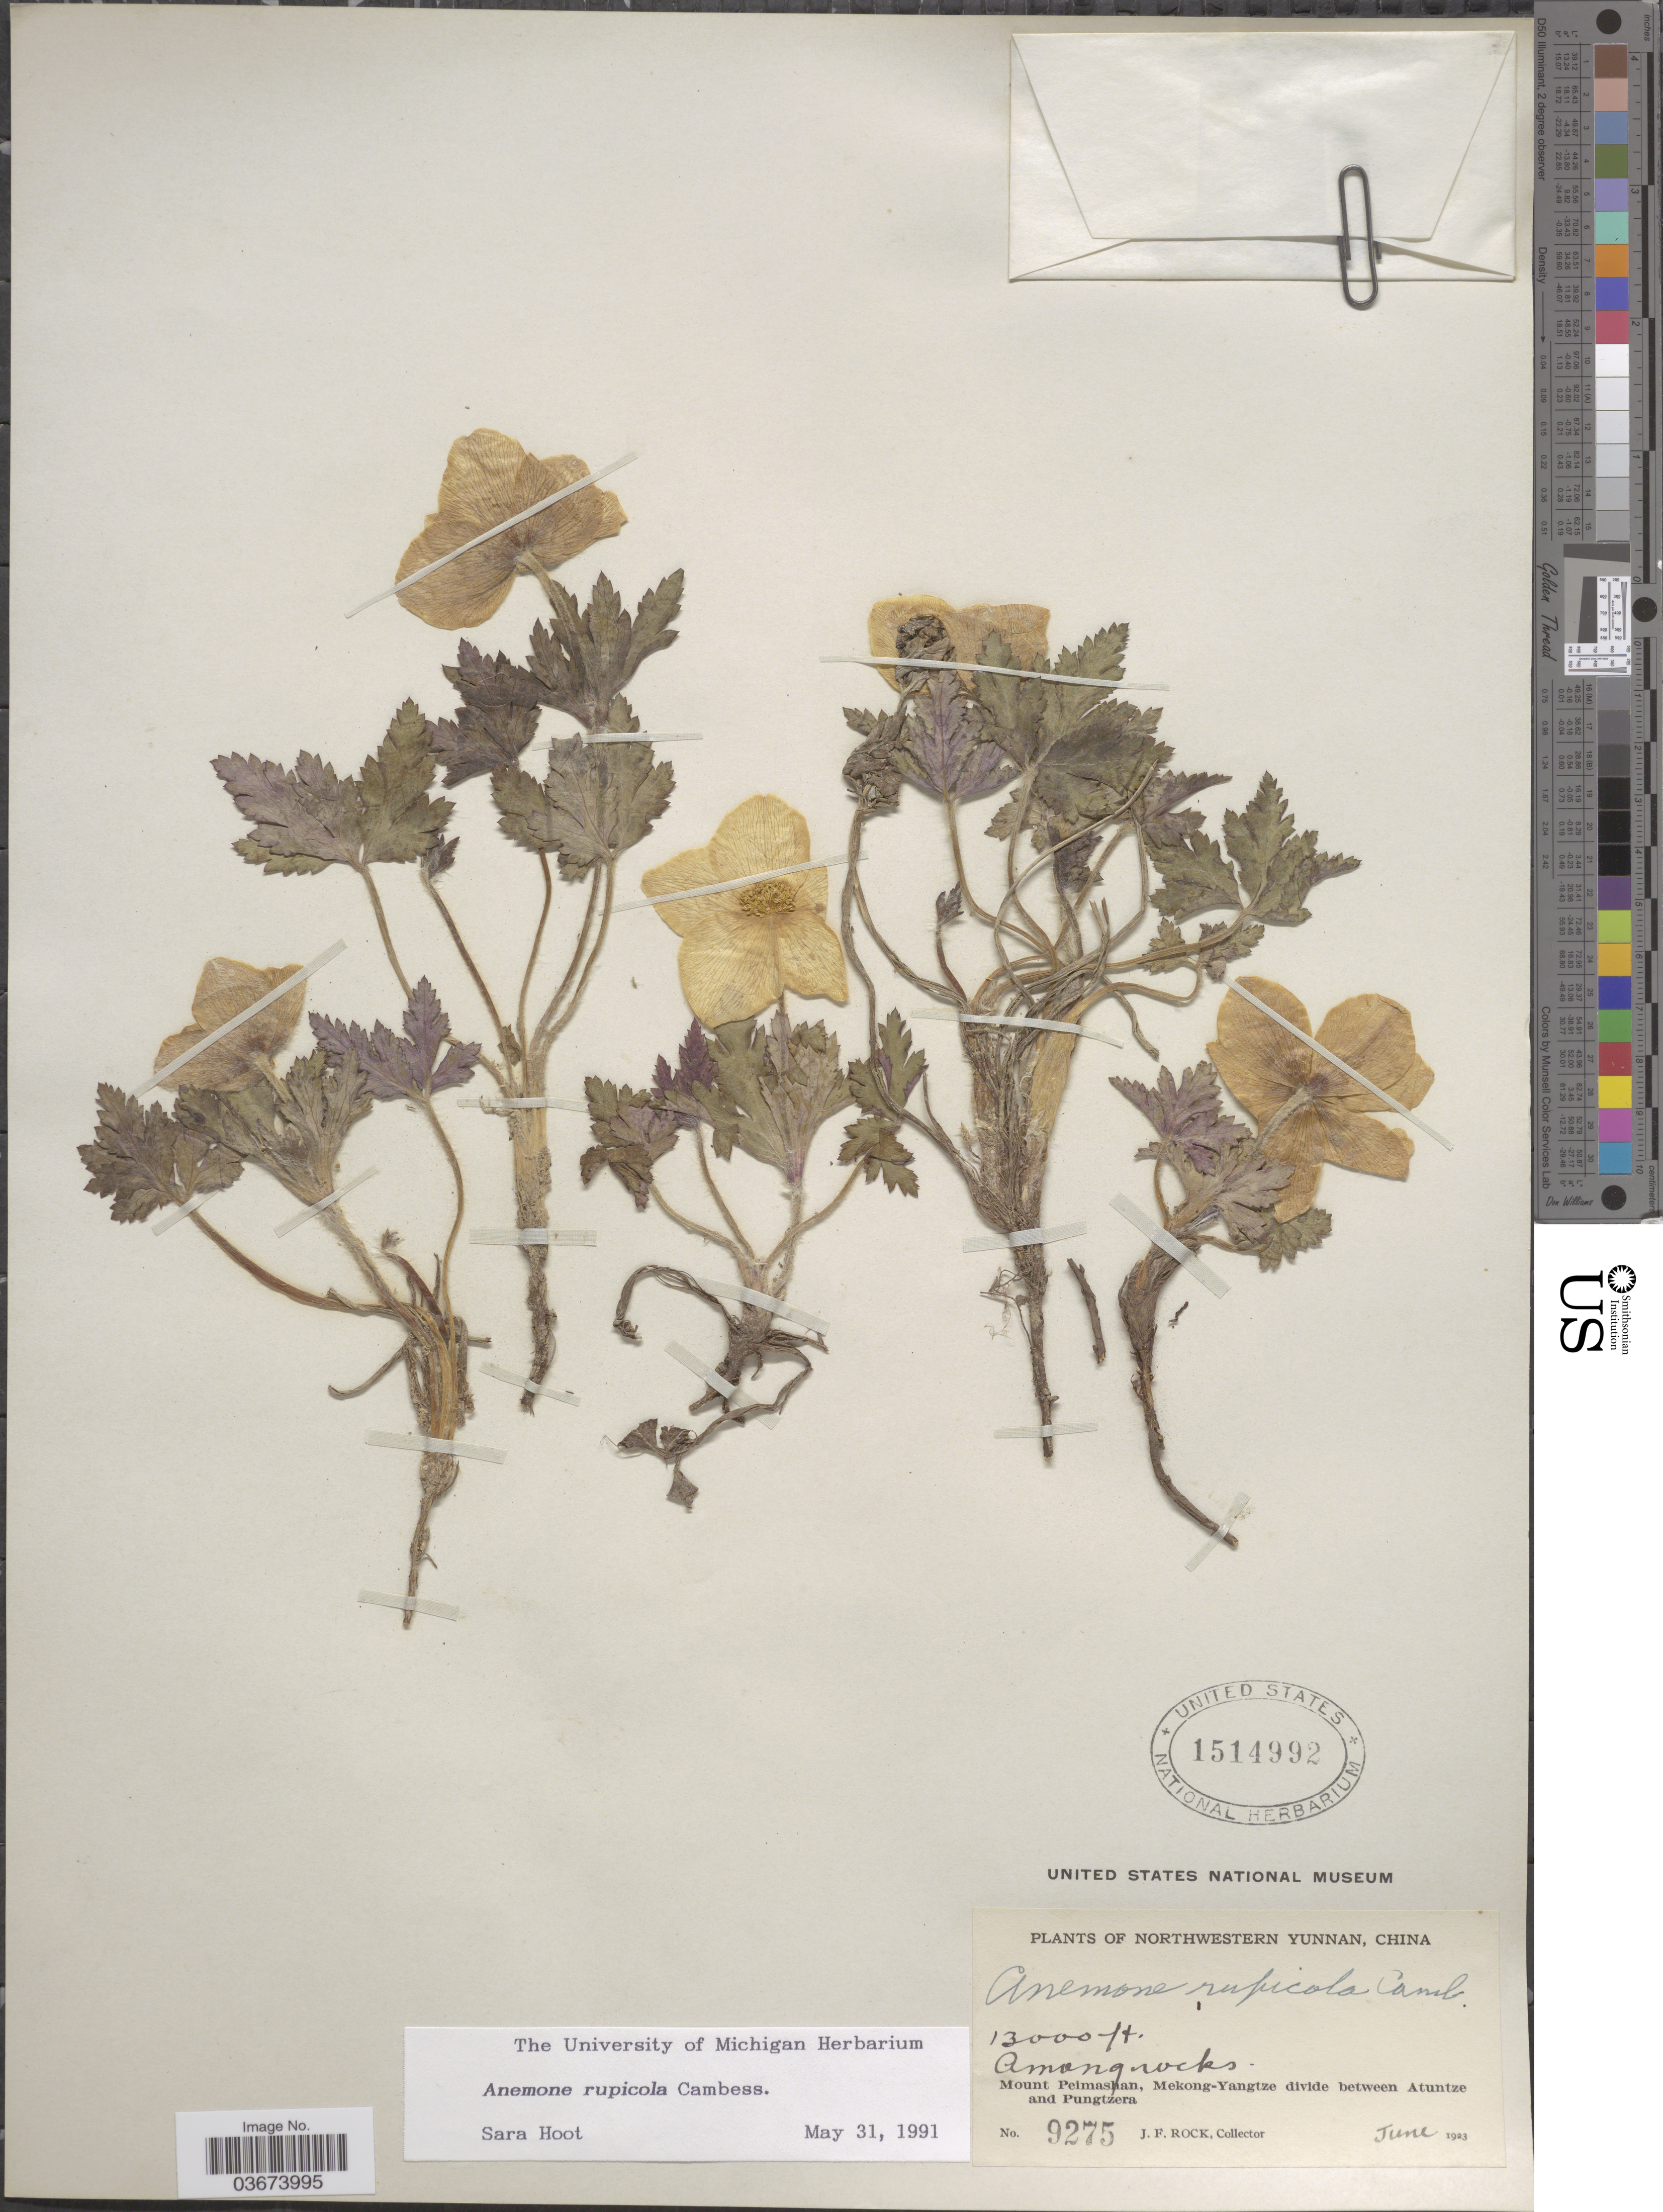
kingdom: Plantae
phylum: Tracheophyta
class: Magnoliopsida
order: Ranunculales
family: Ranunculaceae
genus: Anemone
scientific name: Anemone rupicola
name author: Cambess.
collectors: J. Rock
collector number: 9275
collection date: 1923-06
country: China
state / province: Yunnan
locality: Northwestern Yunnan. Among rocks. Mount Peimashan, Mekong-Yangtze divide between Atuntze and Pungtzera.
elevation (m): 3962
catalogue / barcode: US 1514992